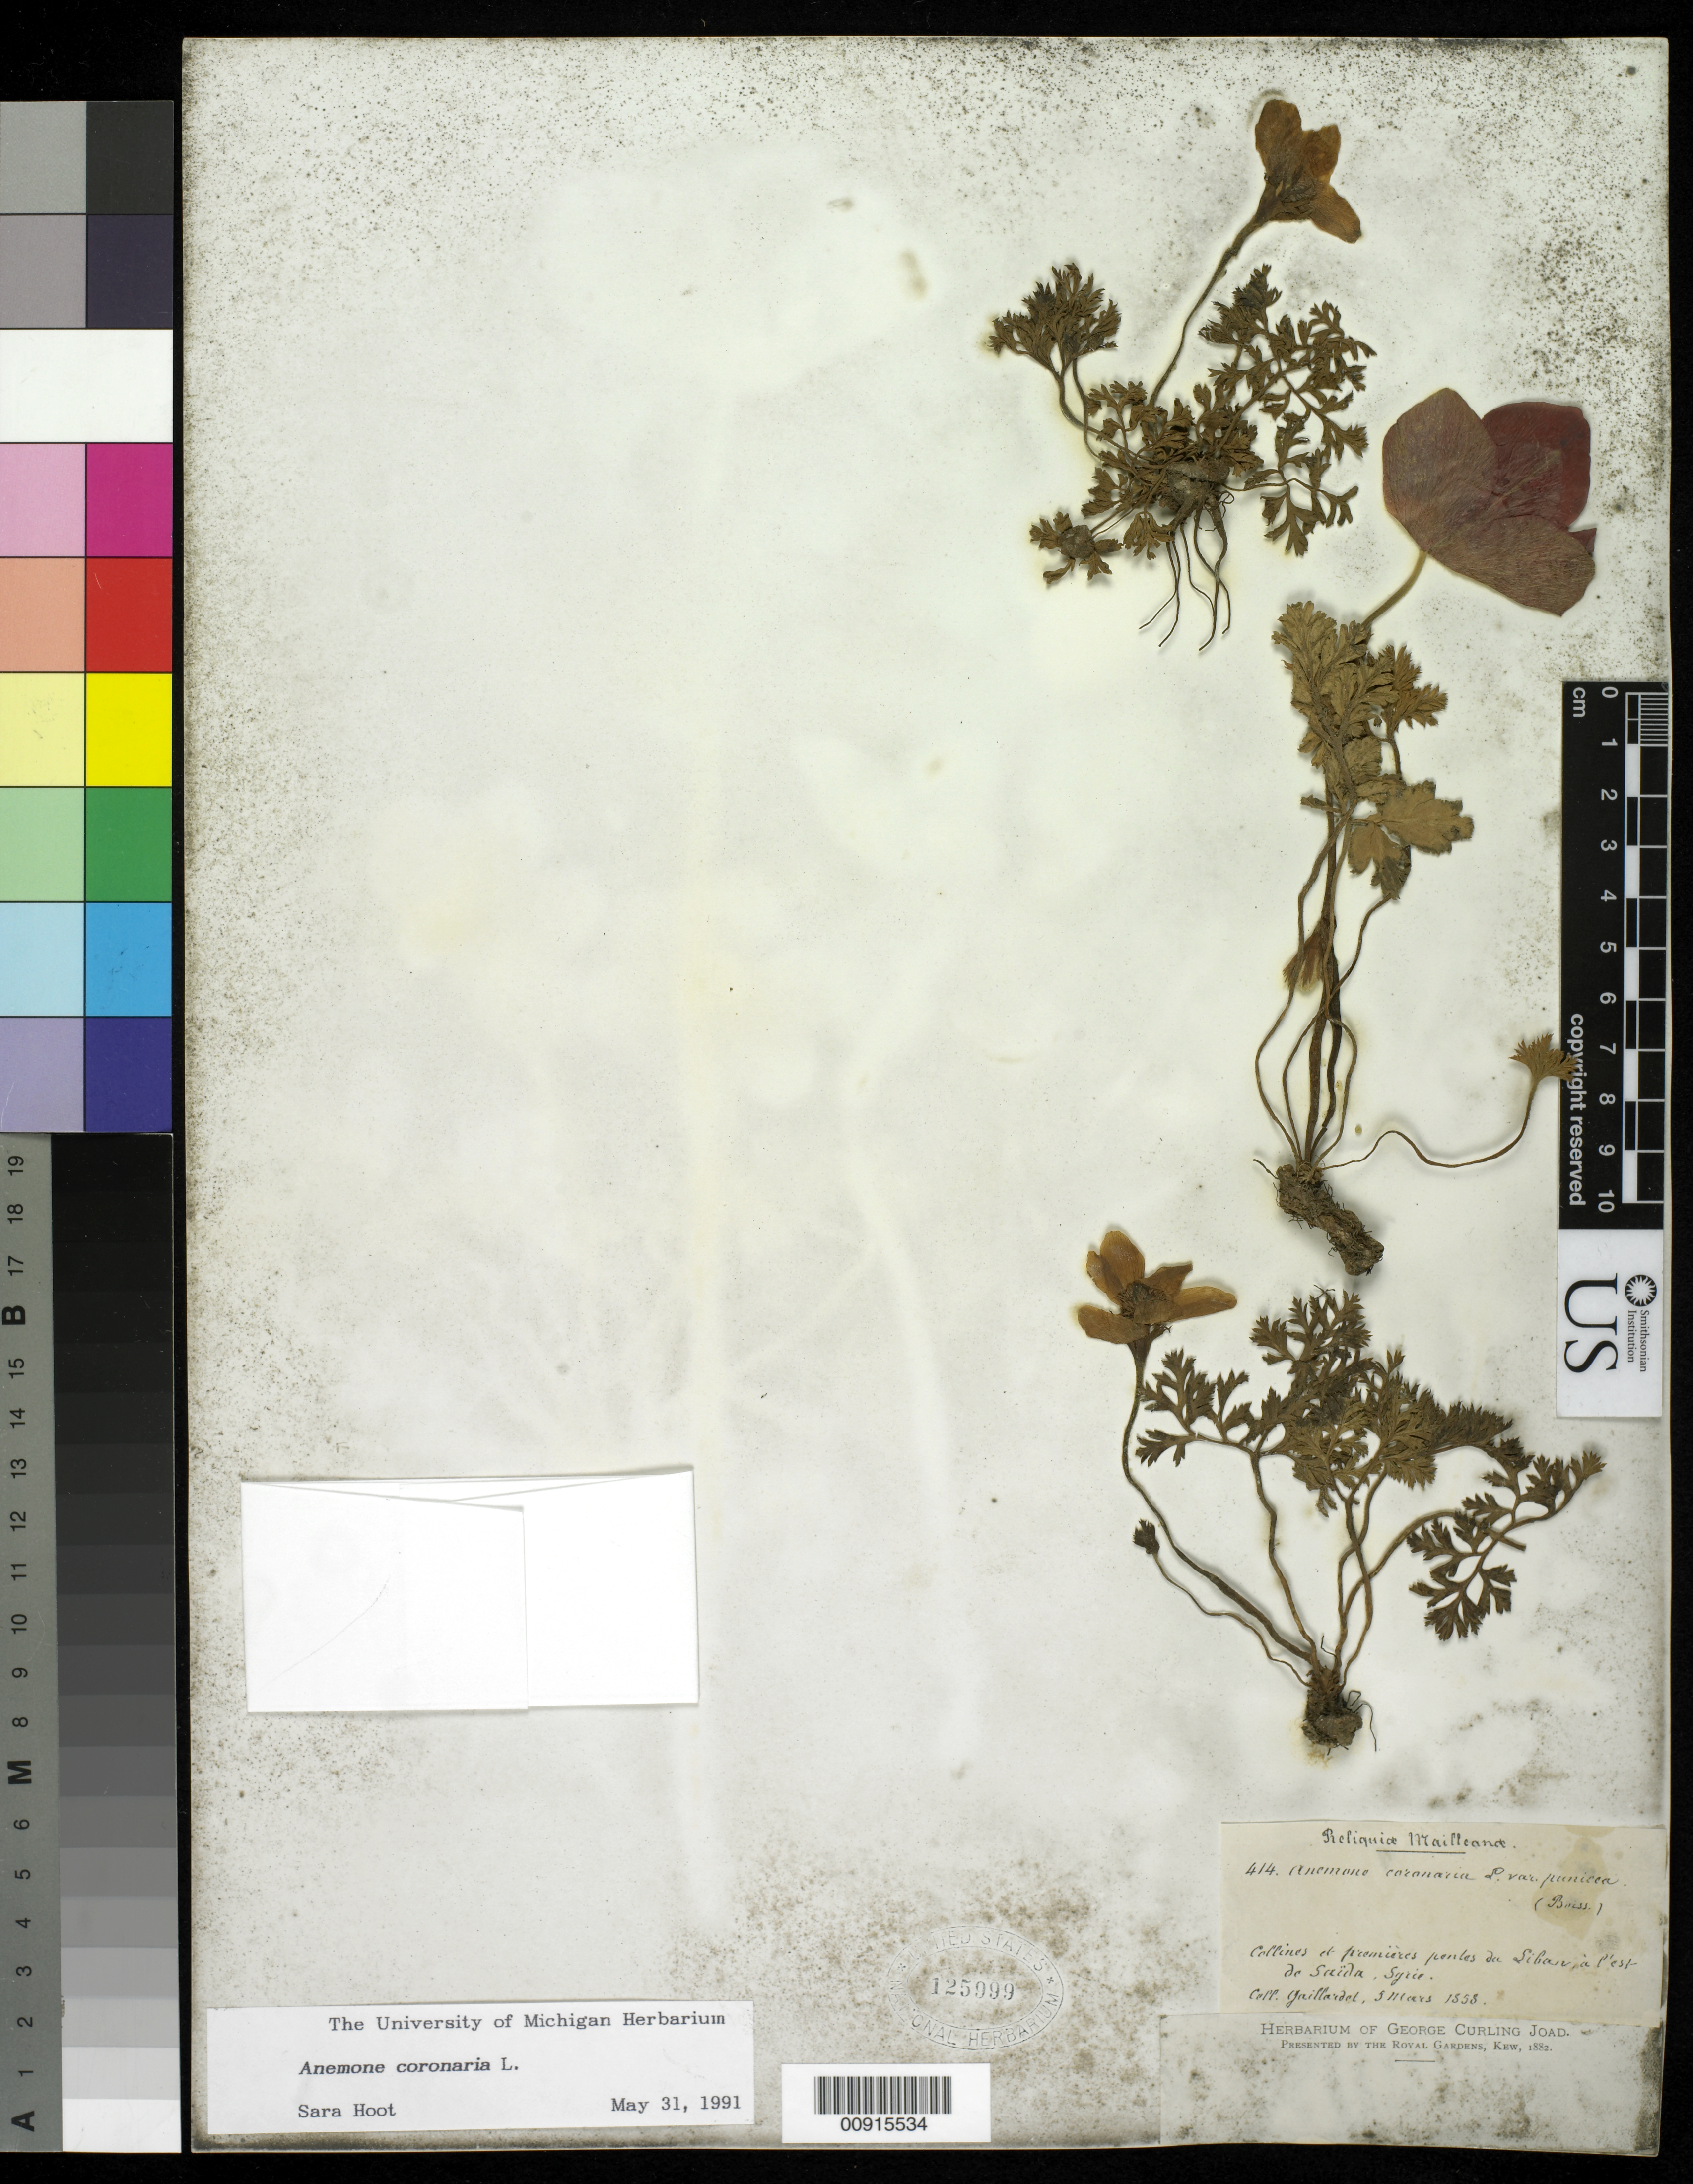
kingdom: Plantae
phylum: Tracheophyta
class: Magnoliopsida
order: Ranunculales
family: Ranunculaceae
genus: Anemone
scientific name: Anemone coronaria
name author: L.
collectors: -. Gaillardet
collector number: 414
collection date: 1858-03-05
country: Syria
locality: E of Saide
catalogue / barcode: US 125999